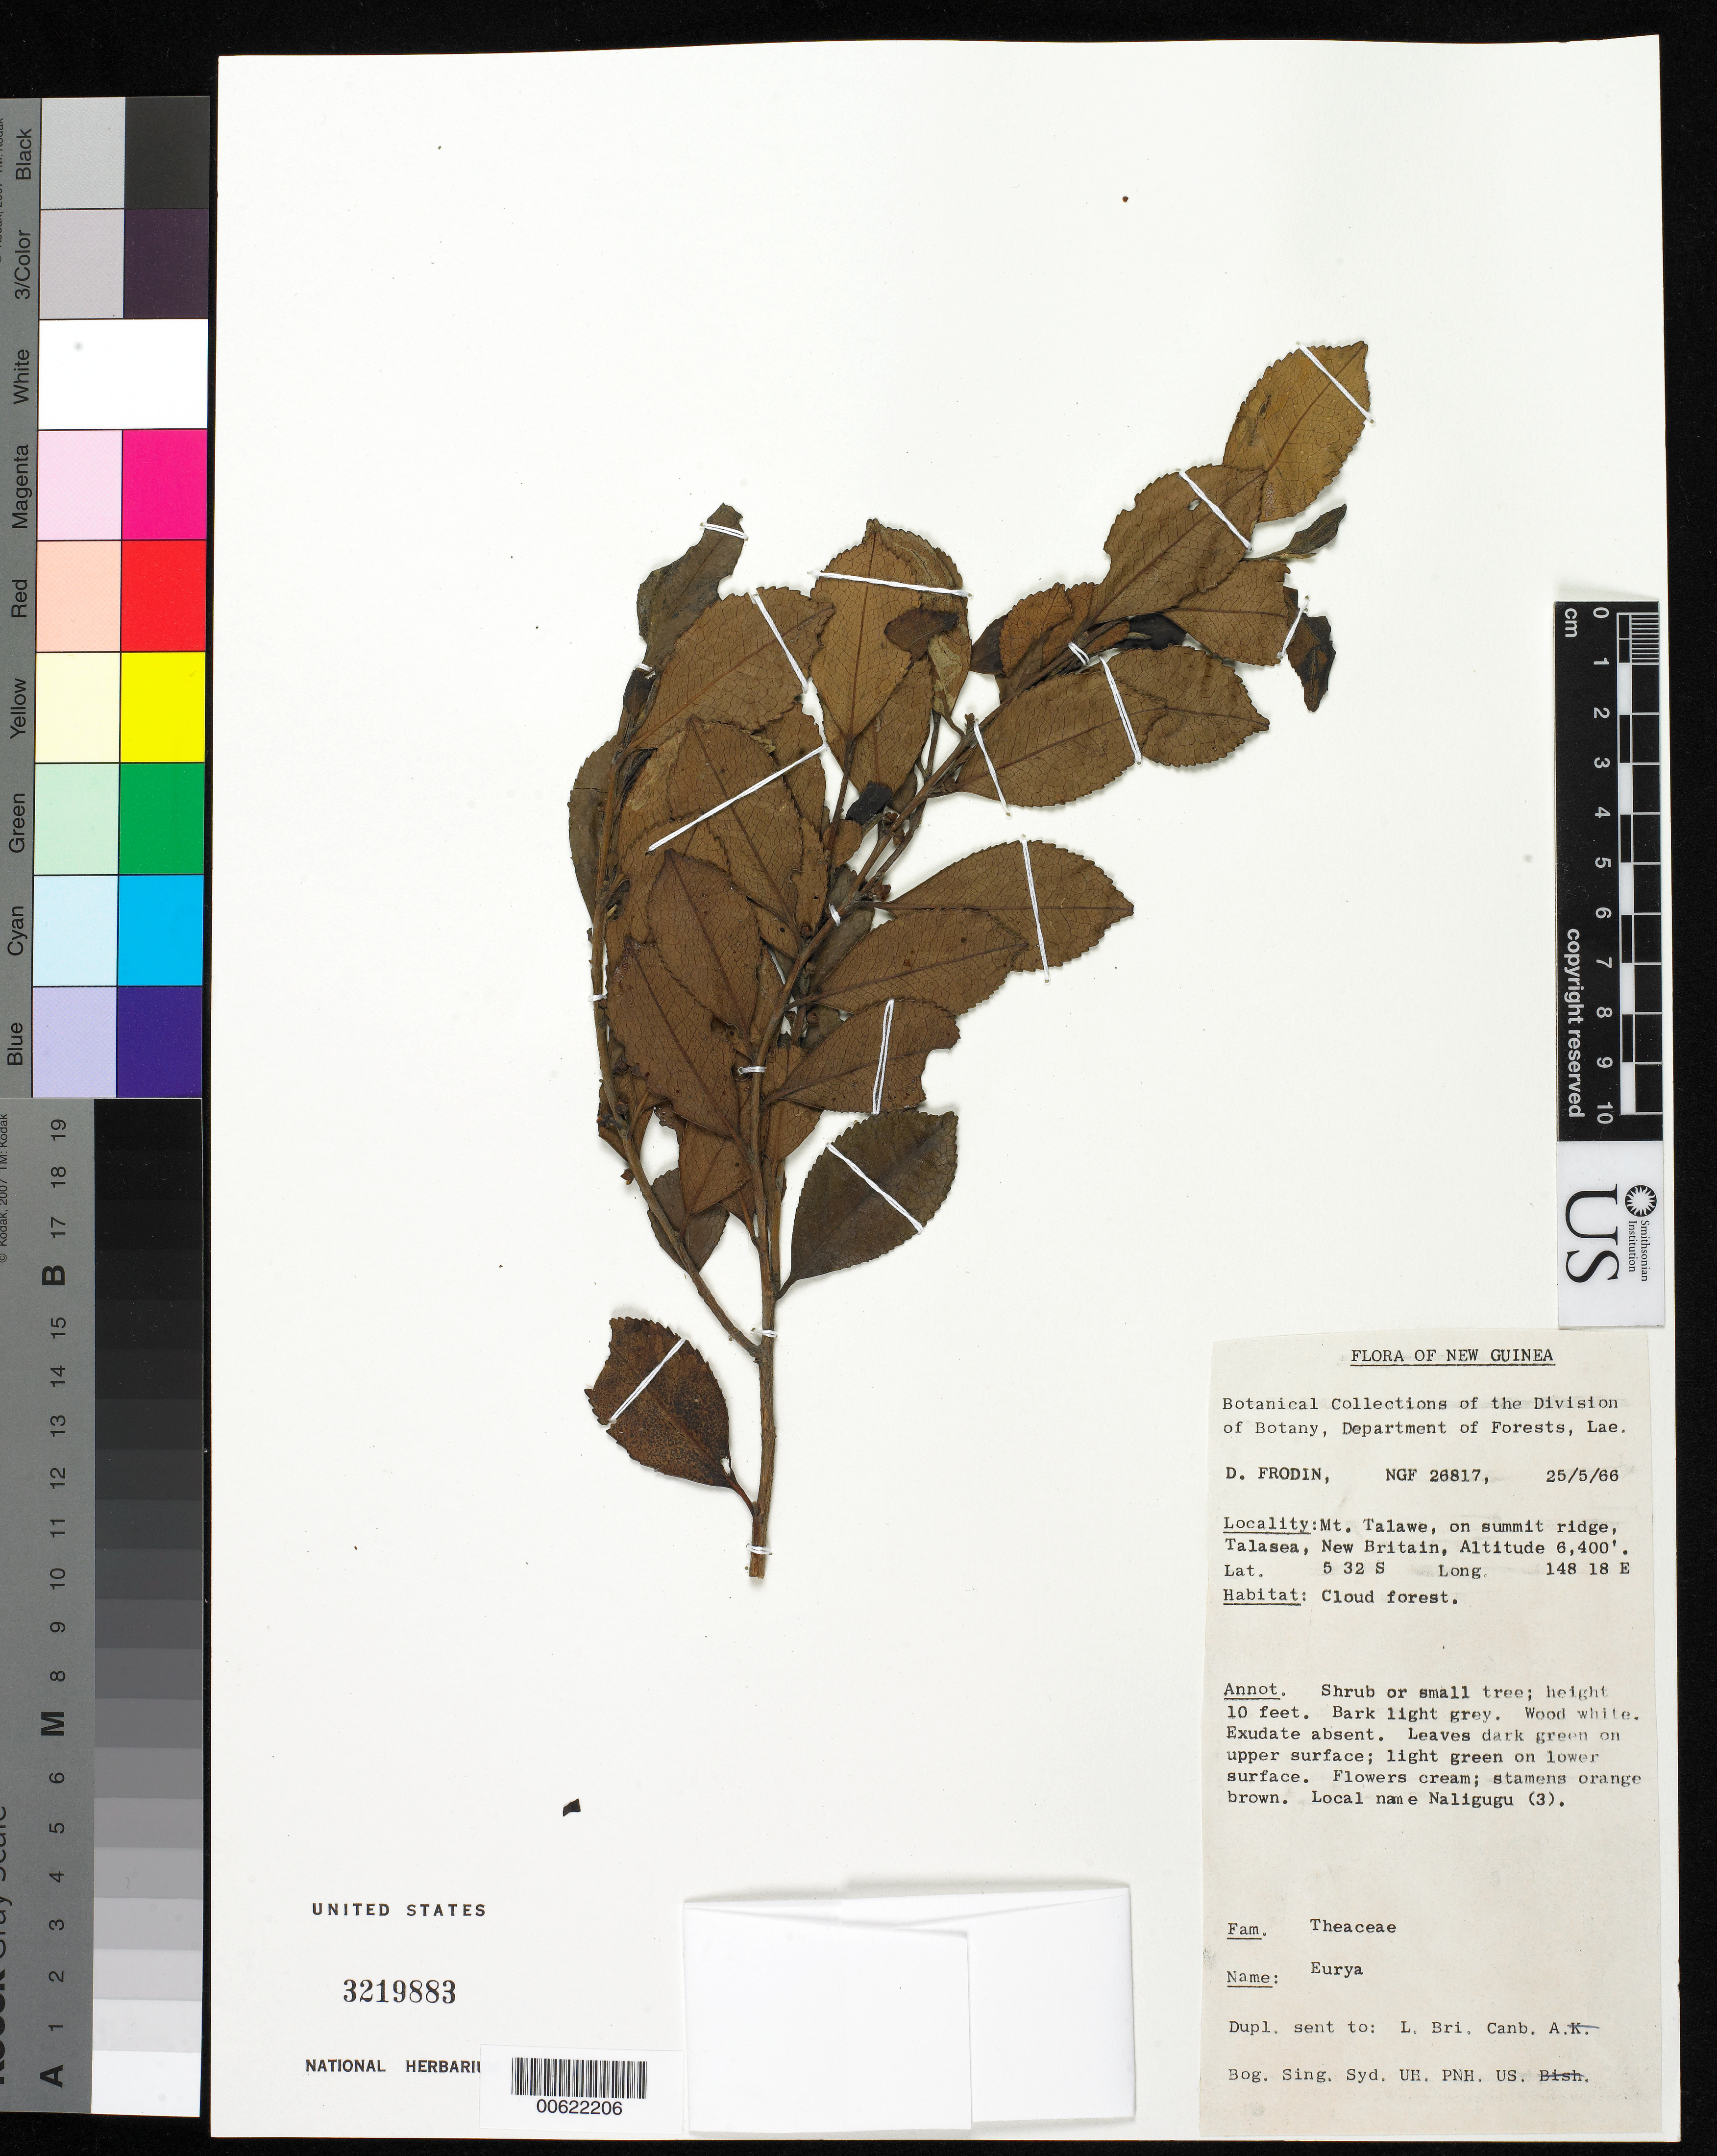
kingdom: Plantae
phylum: Tracheophyta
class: Magnoliopsida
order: Ericales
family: Pentaphylacaceae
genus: Eurya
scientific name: Eurya sp.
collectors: D. G. Frodin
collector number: NGF26817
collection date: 1966-05-25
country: Papua New Guinea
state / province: West New Britain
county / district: Talasea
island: New Britain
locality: Mt. Talawe, on summit ridge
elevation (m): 1951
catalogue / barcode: US 3219883